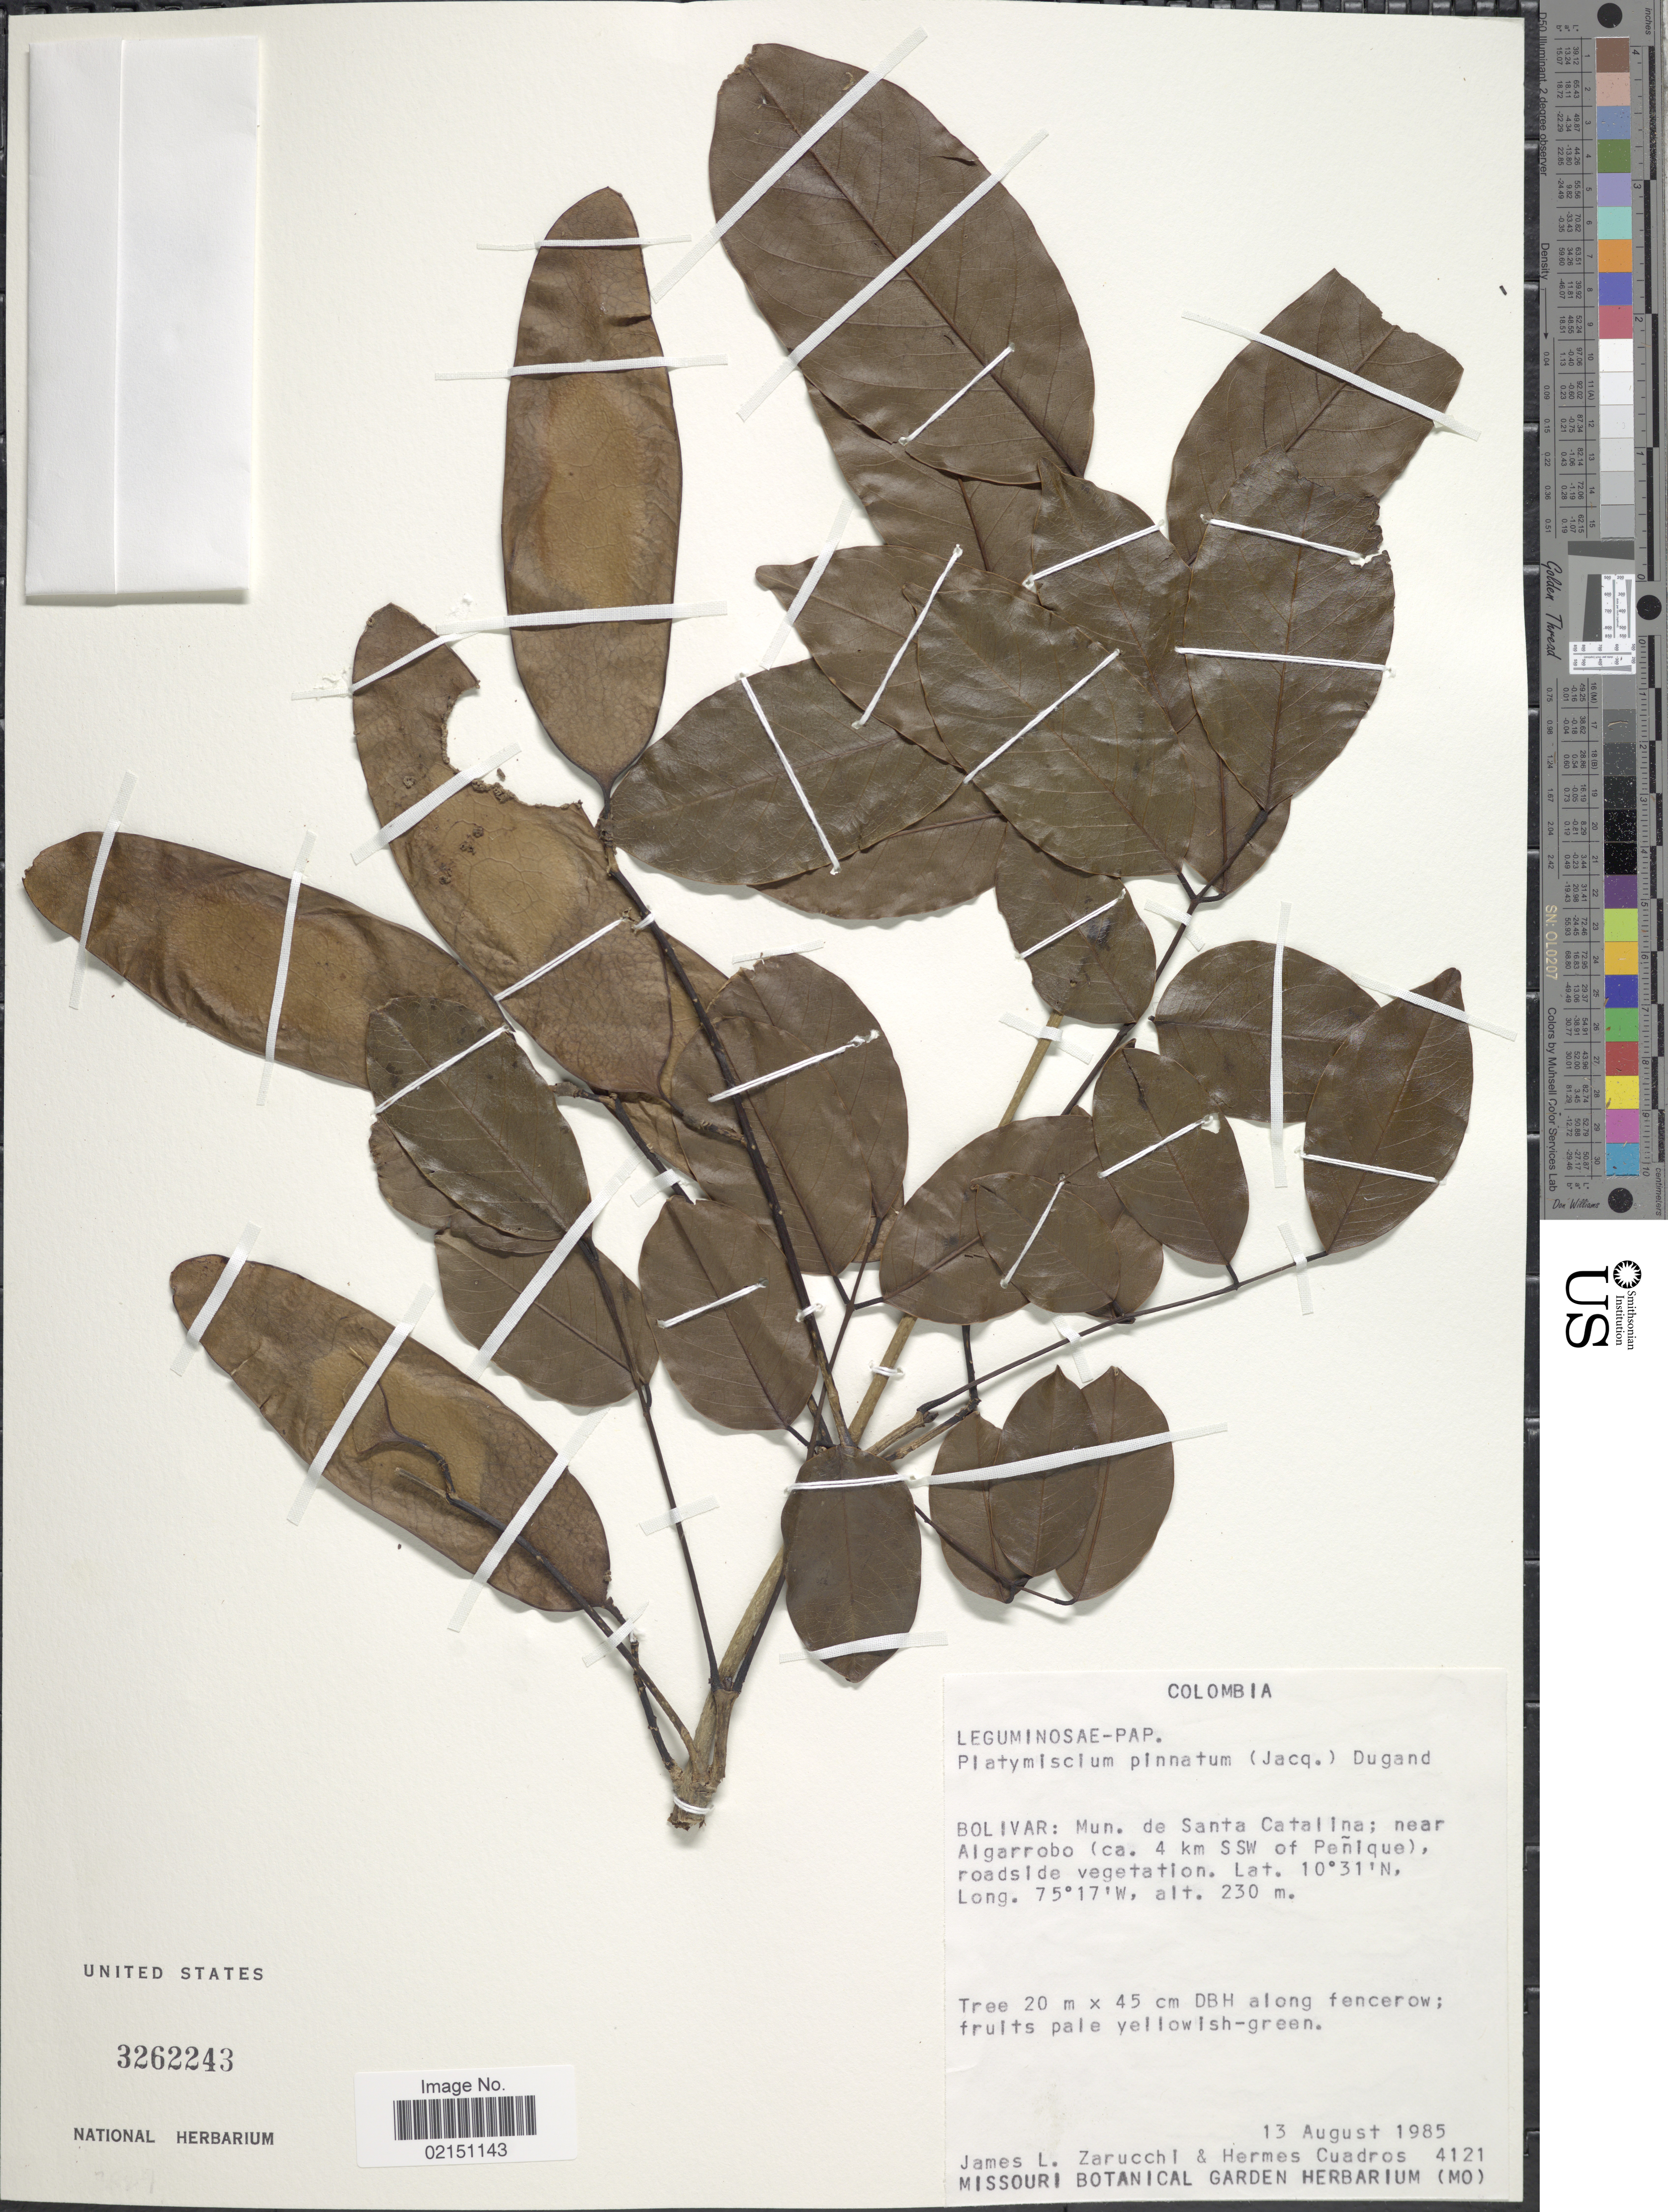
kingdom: Plantae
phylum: Tracheophyta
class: Magnoliopsida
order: Fabales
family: Fabaceae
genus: Platymiscium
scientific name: Platymiscium pinnatum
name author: (Jacq.) Dugand G.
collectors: J. L. Zarucchi & H. Cuadros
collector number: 4121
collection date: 1985-08-13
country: Colombia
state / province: Bolívar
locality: Mun. de Santa Catalina; near Algarrobo (ca. 4 km SSW of Penique)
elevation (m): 230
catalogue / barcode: US 3262243